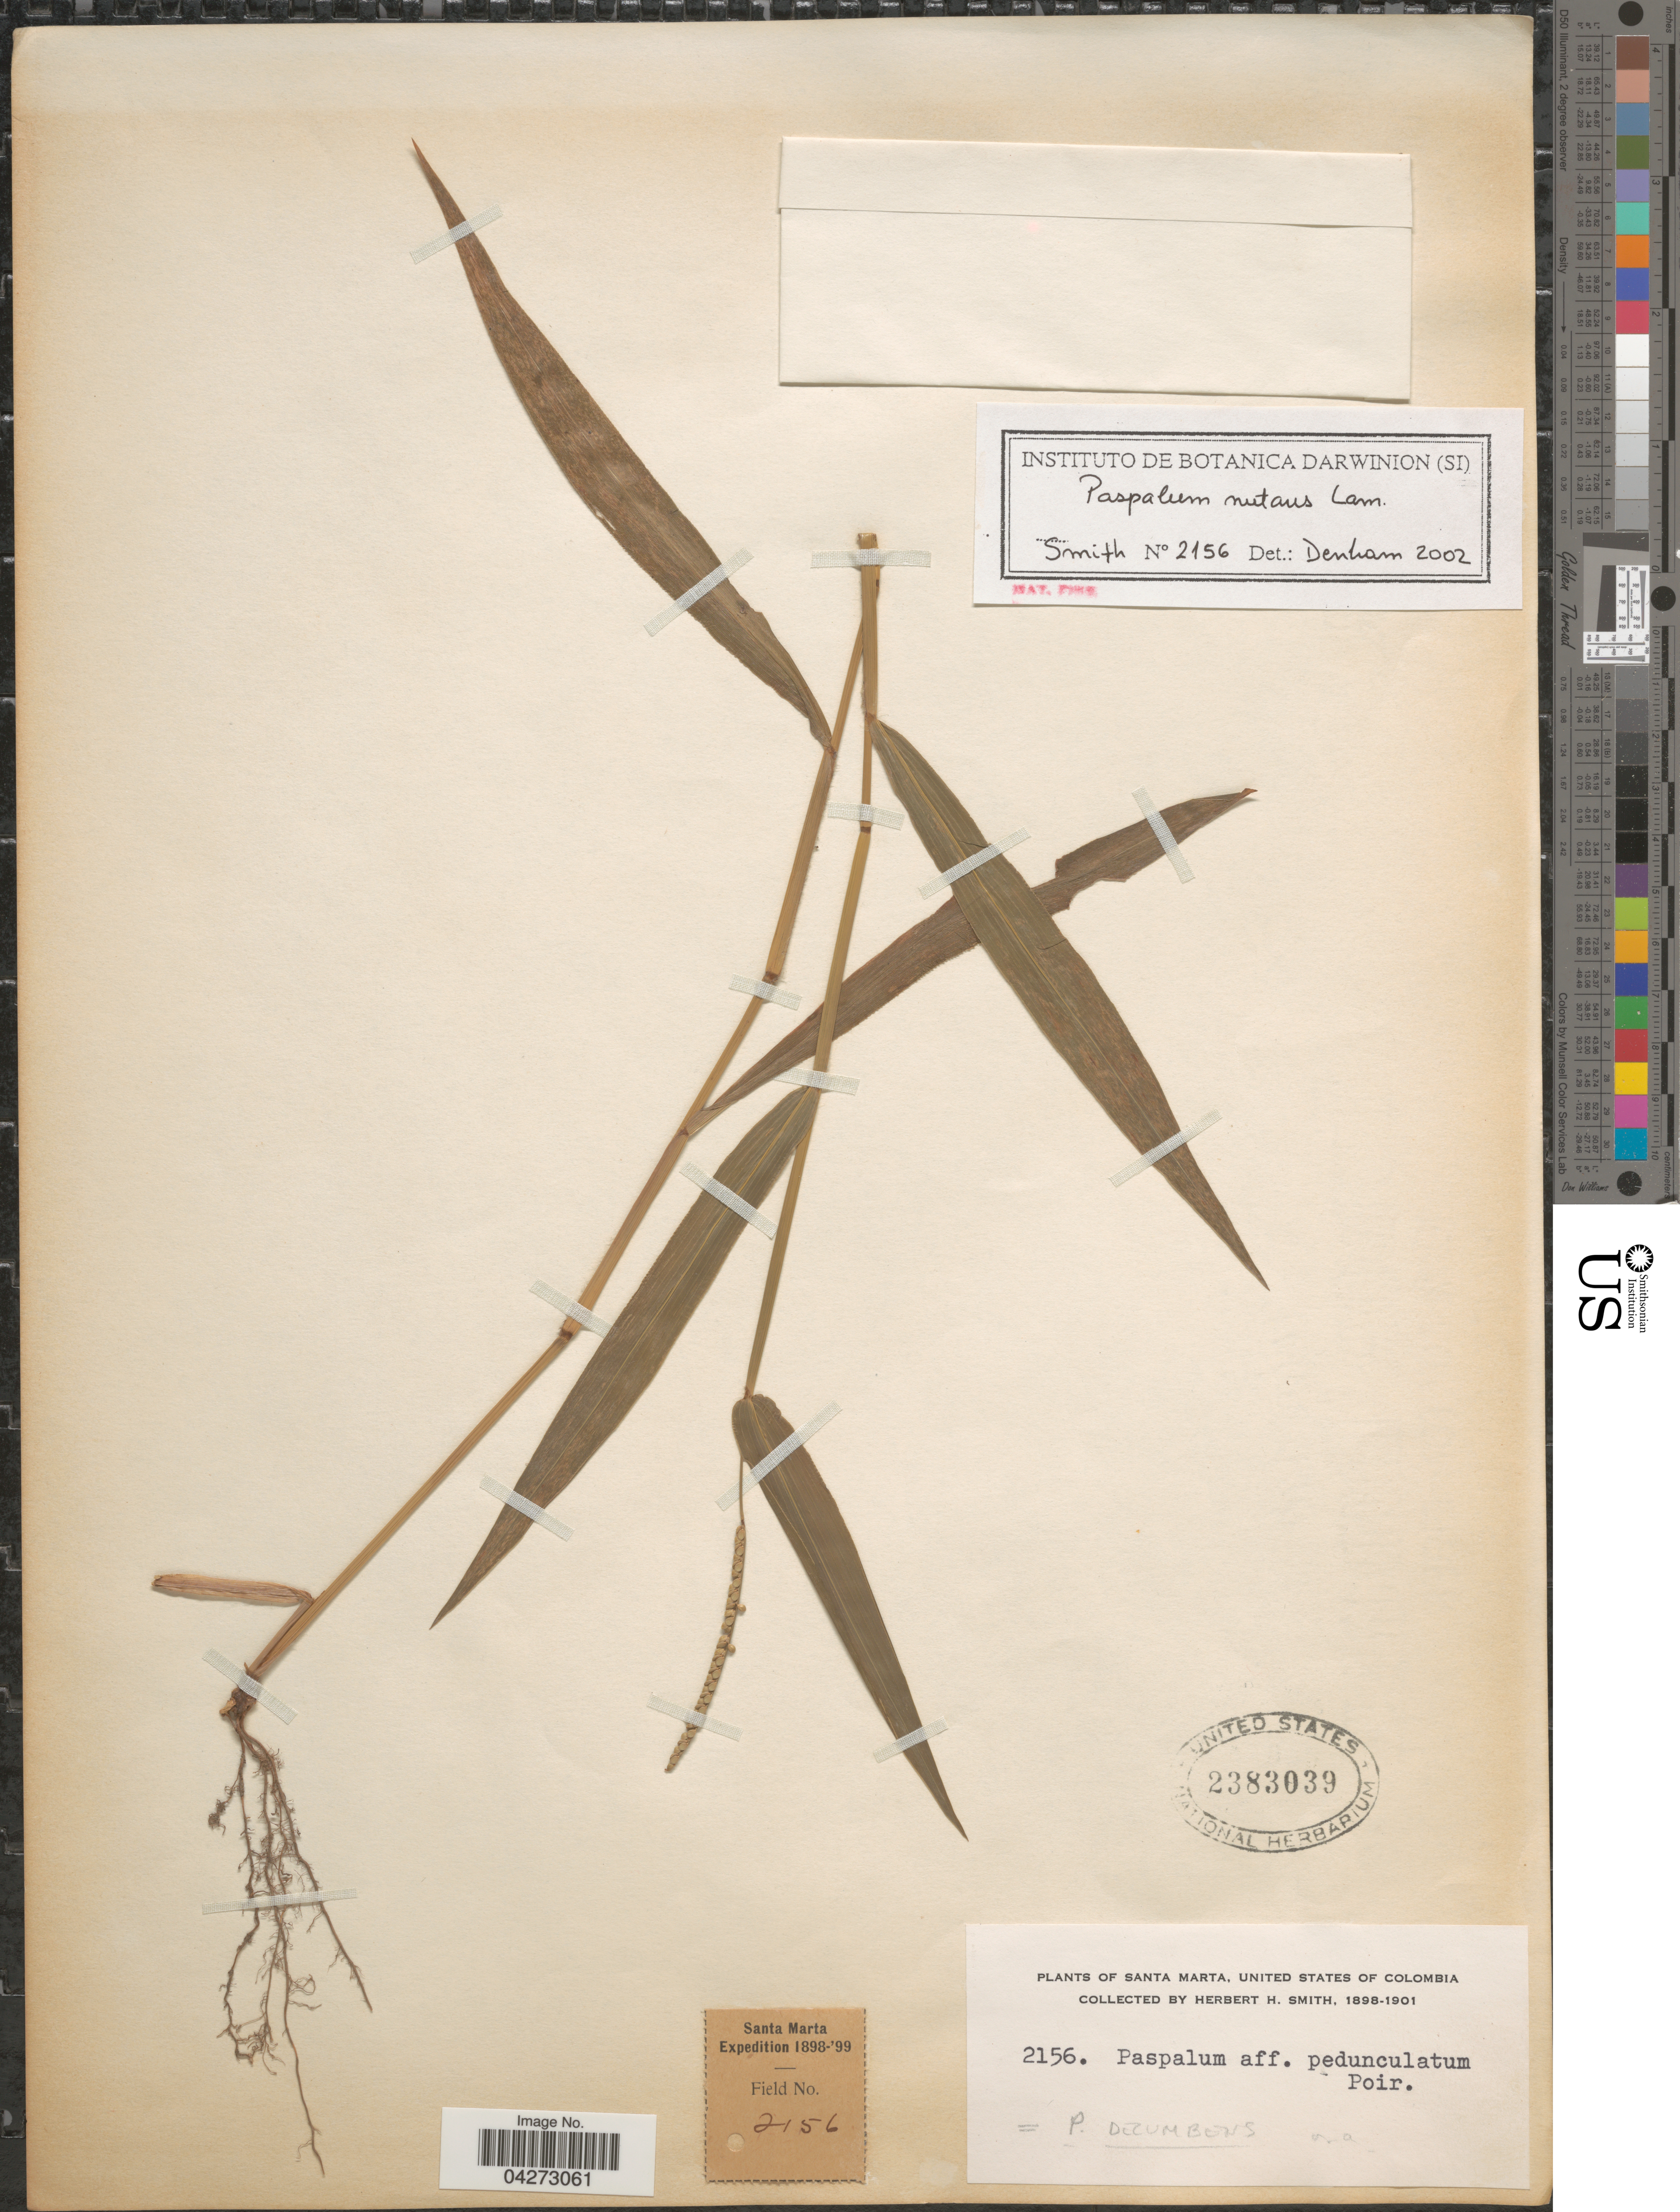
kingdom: Plantae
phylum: Tracheophyta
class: Liliopsida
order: Poales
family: Poaceae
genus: Paspalum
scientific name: Paspalum nutans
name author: Lam.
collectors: Herbert H. Smith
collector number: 2156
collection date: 1898/1901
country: Colombia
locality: Santa Marta, United States of Colombia. Santa Marta Expedition 1898-'99.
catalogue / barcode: US 2383039